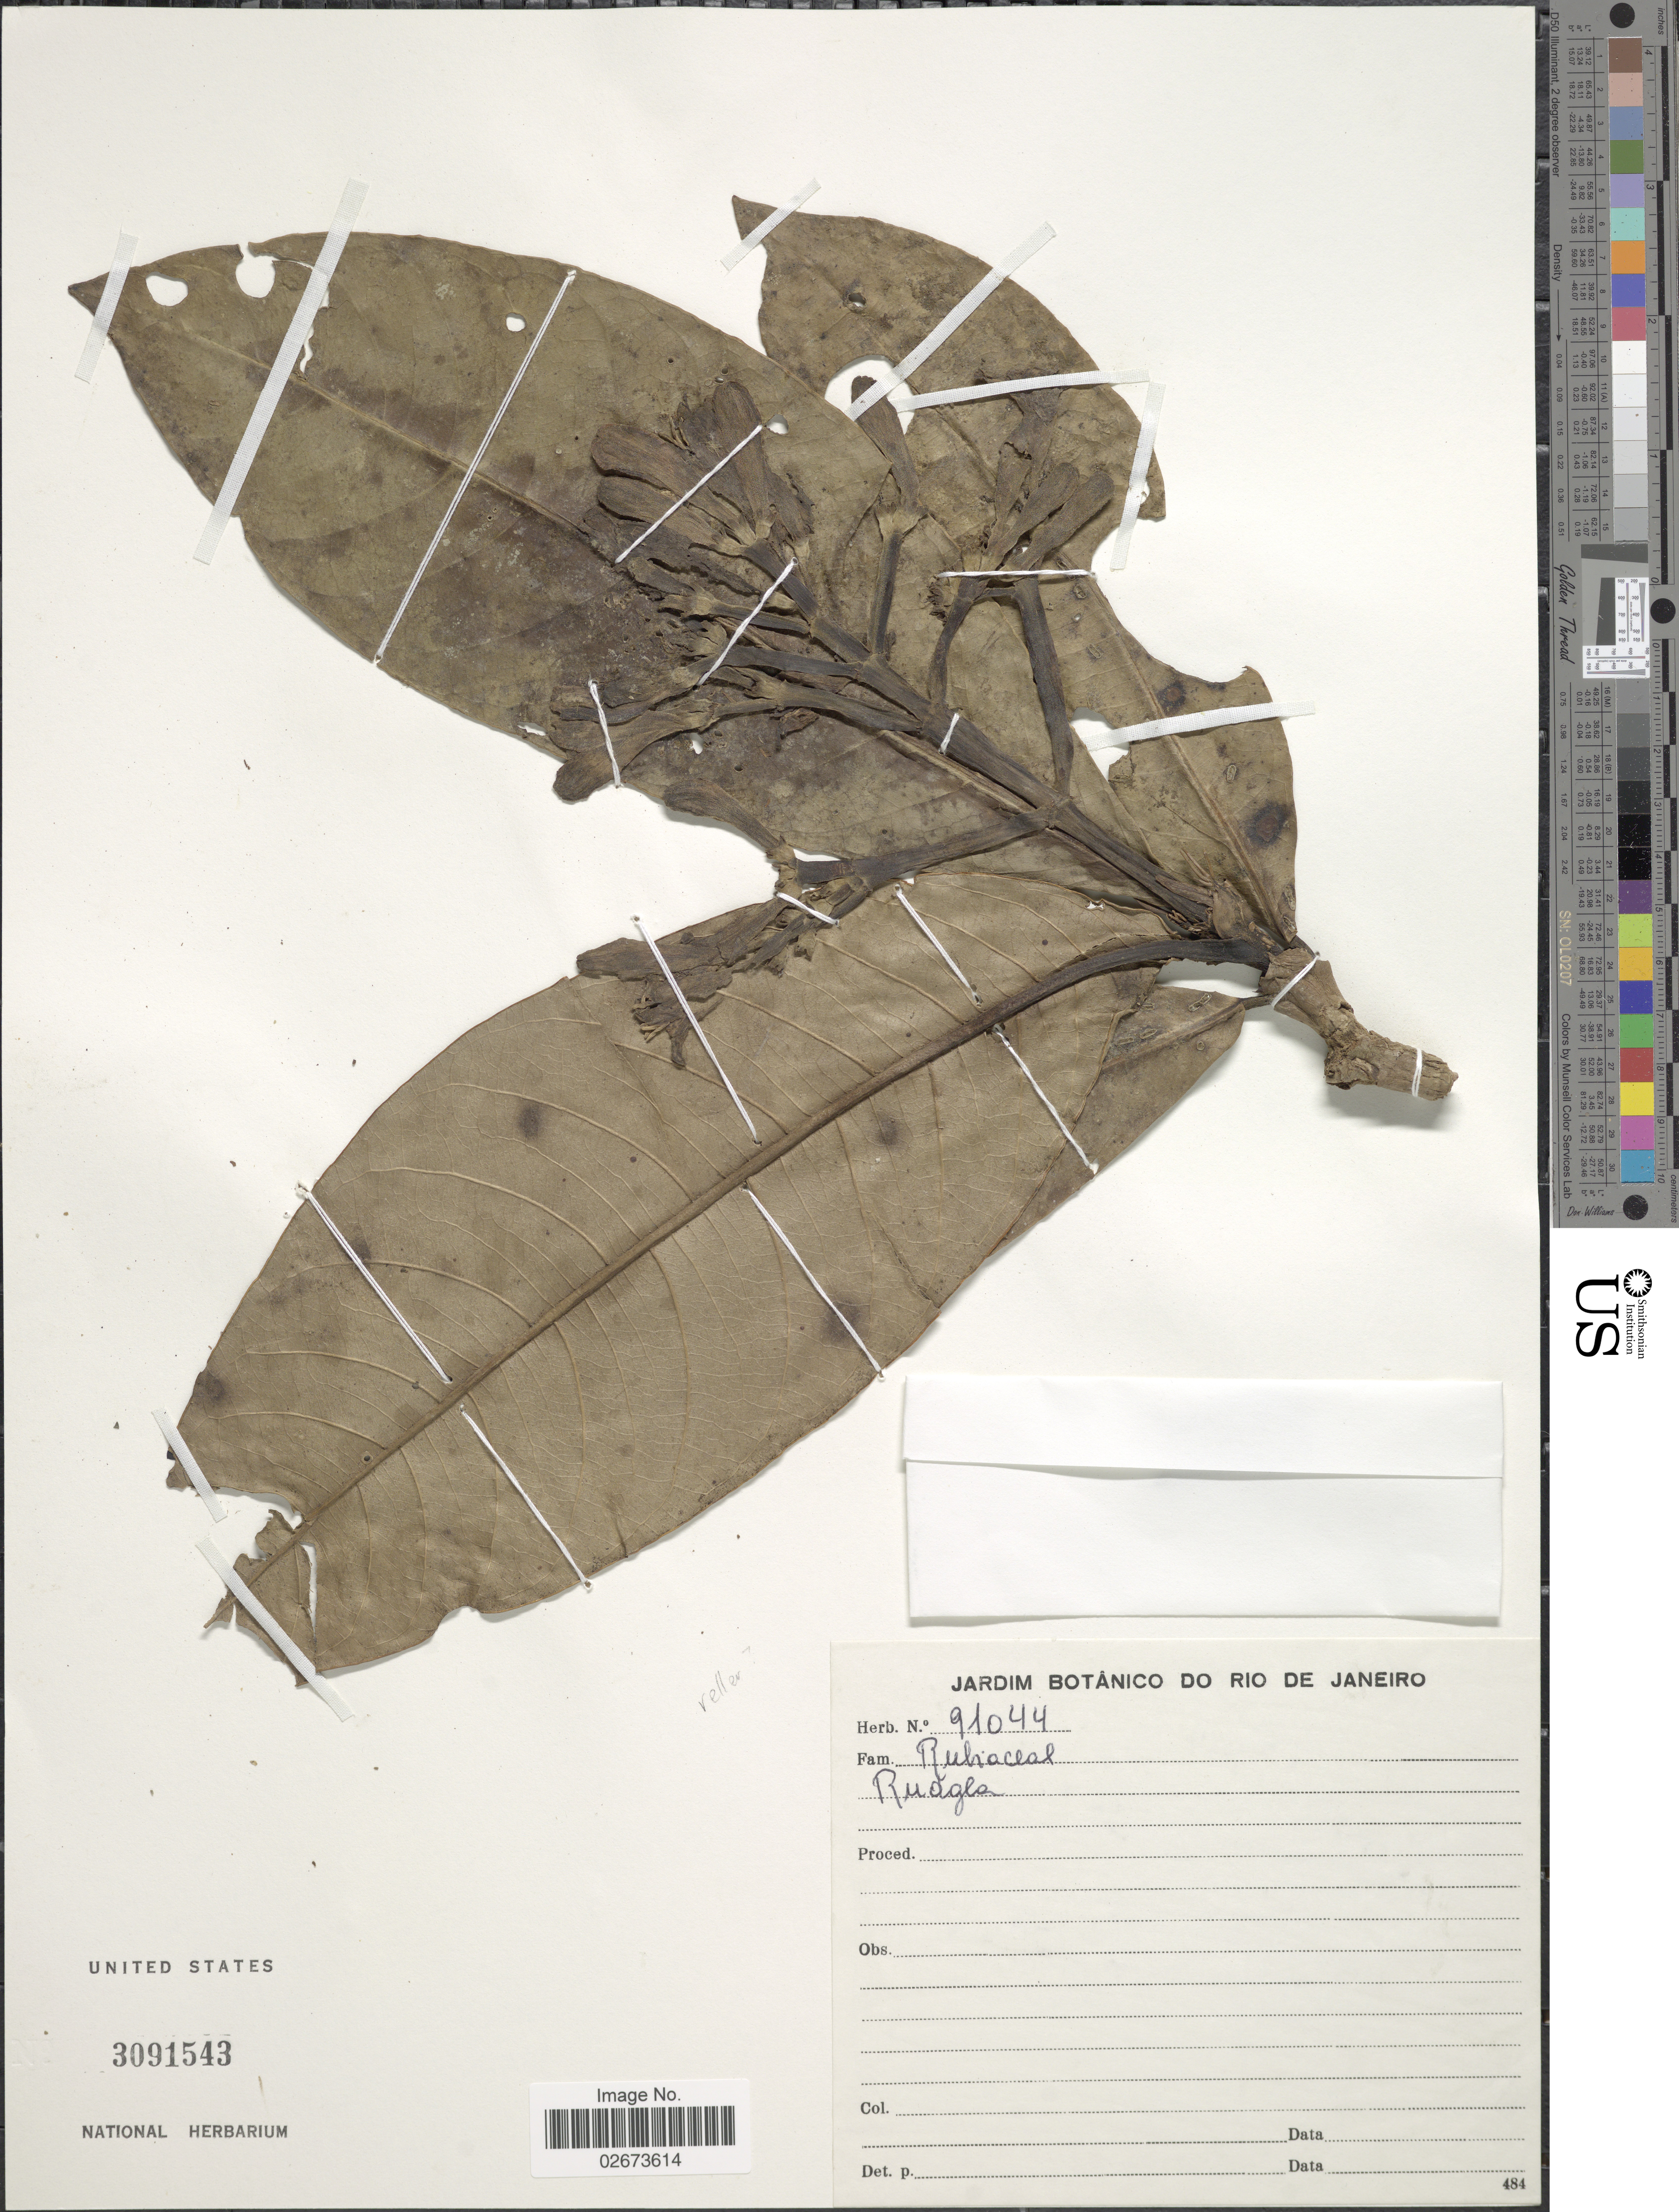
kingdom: Plantae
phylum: Tracheophyta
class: Magnoliopsida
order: Gentianales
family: Rubiaceae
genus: Rudgea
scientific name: Rudgea sp.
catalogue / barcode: US 3091543